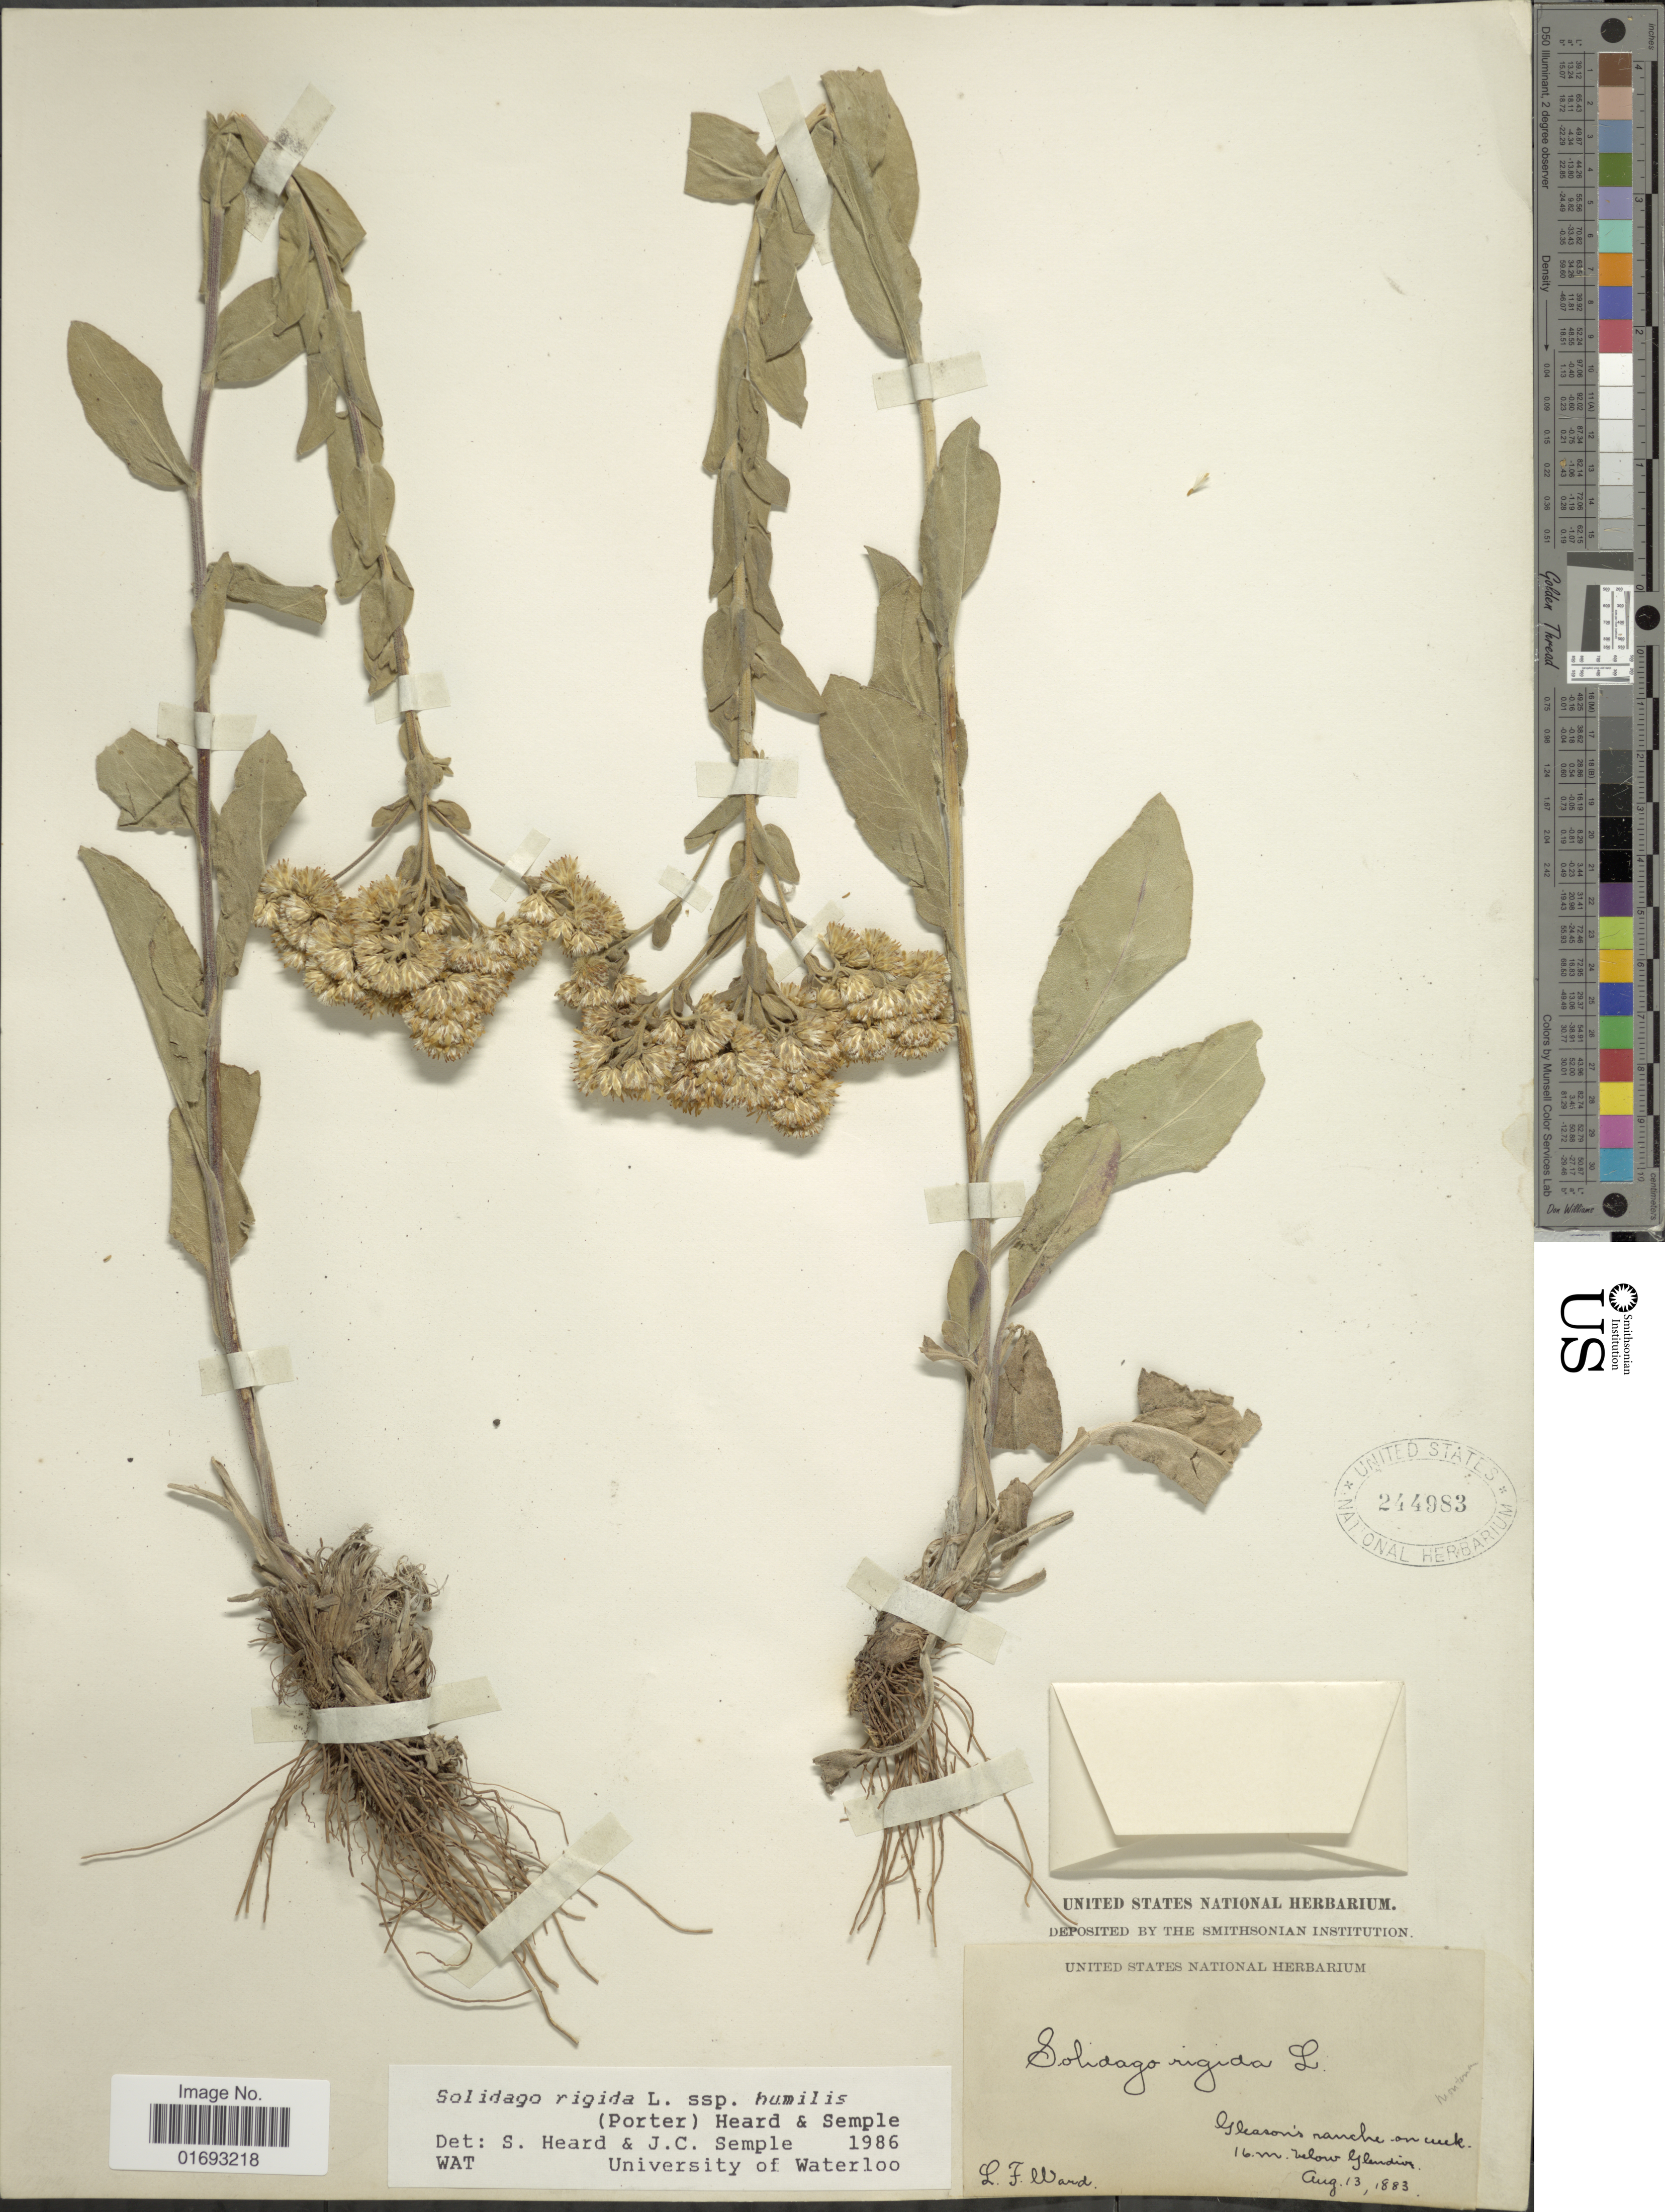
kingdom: Plantae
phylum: Tracheophyta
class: Magnoliopsida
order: Asterales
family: Asteraceae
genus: Oligoneuron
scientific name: Oligoneuron rigidum var. humile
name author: (Porter) G.L. Nesom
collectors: L. Ward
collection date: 1883-08-13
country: United States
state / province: Montana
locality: Gleason's ranch on creek, 16 m. below Glendive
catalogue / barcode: US 244983